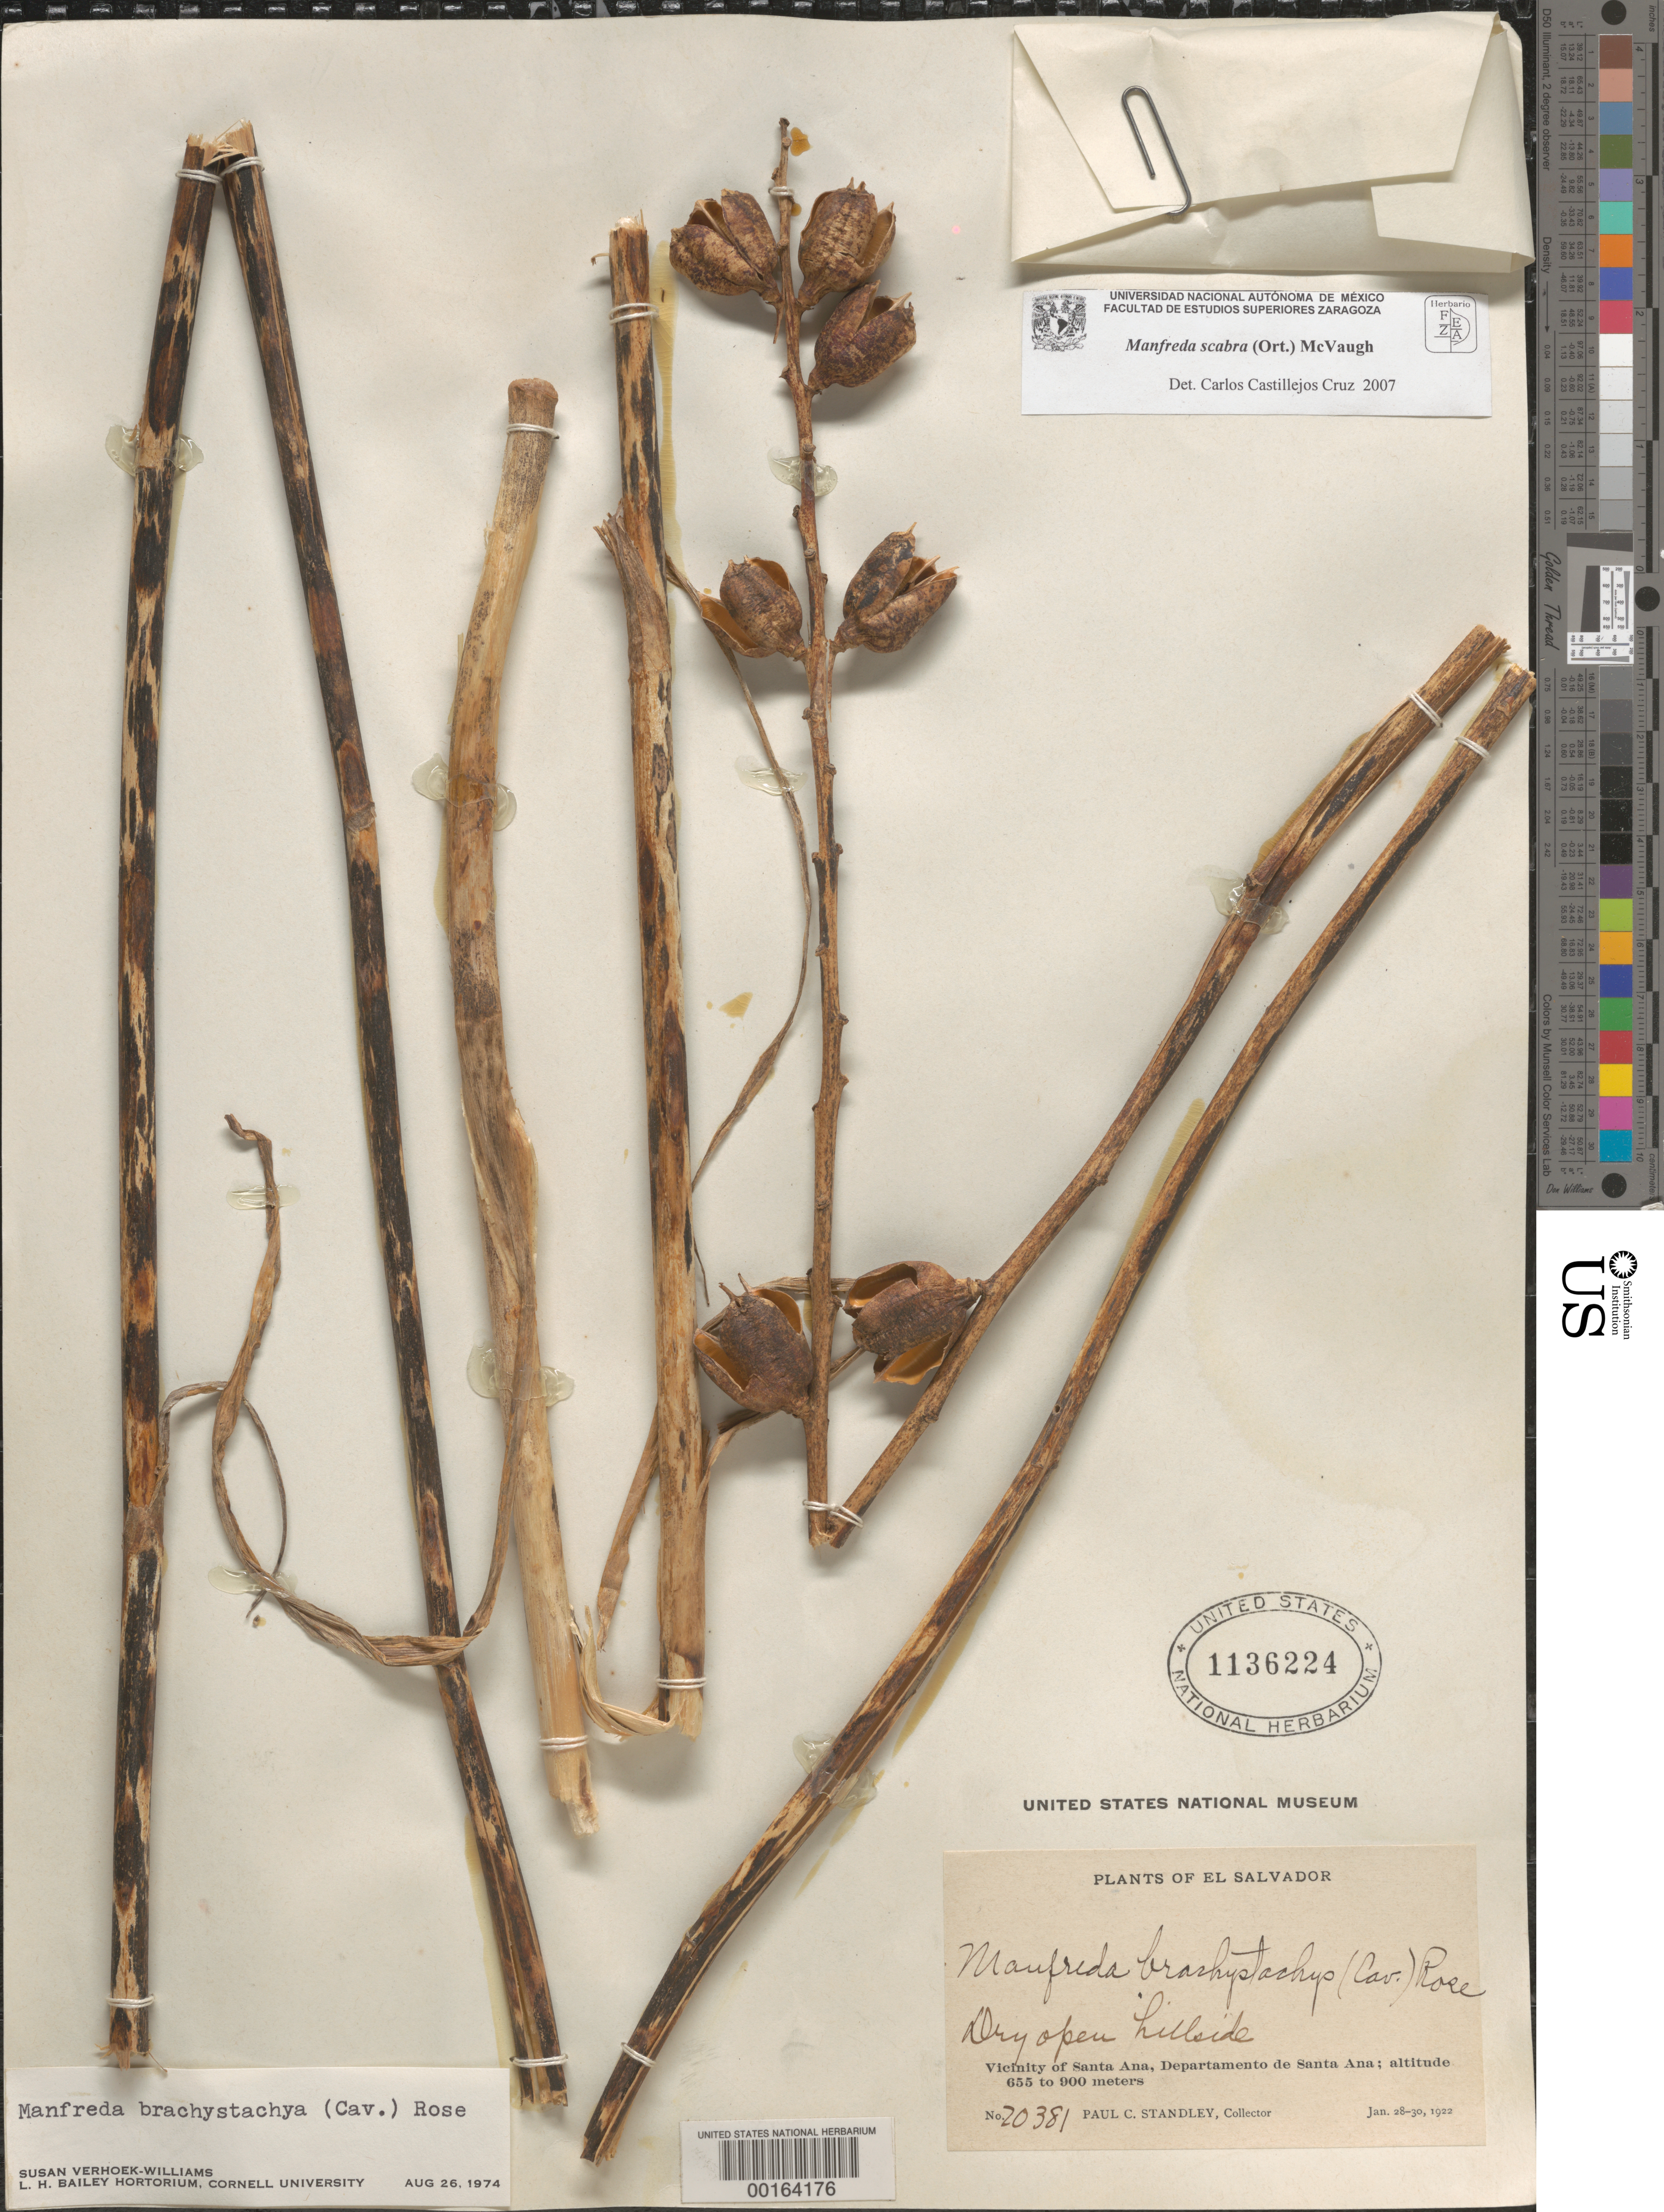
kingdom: Plantae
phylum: Tracheophyta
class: Liliopsida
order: Asparagales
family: Asparagaceae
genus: Manfreda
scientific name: Manfreda scabra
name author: (Ortega) McVaugh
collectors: P. C. Standley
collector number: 20381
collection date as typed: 28 Jan 1922 to 30 Jan 1922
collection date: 1922-01-28/1922-01-30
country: El Salvador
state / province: Santa Ana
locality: Vicinity of santa ana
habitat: Dry open hillside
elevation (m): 655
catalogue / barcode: US 1136224